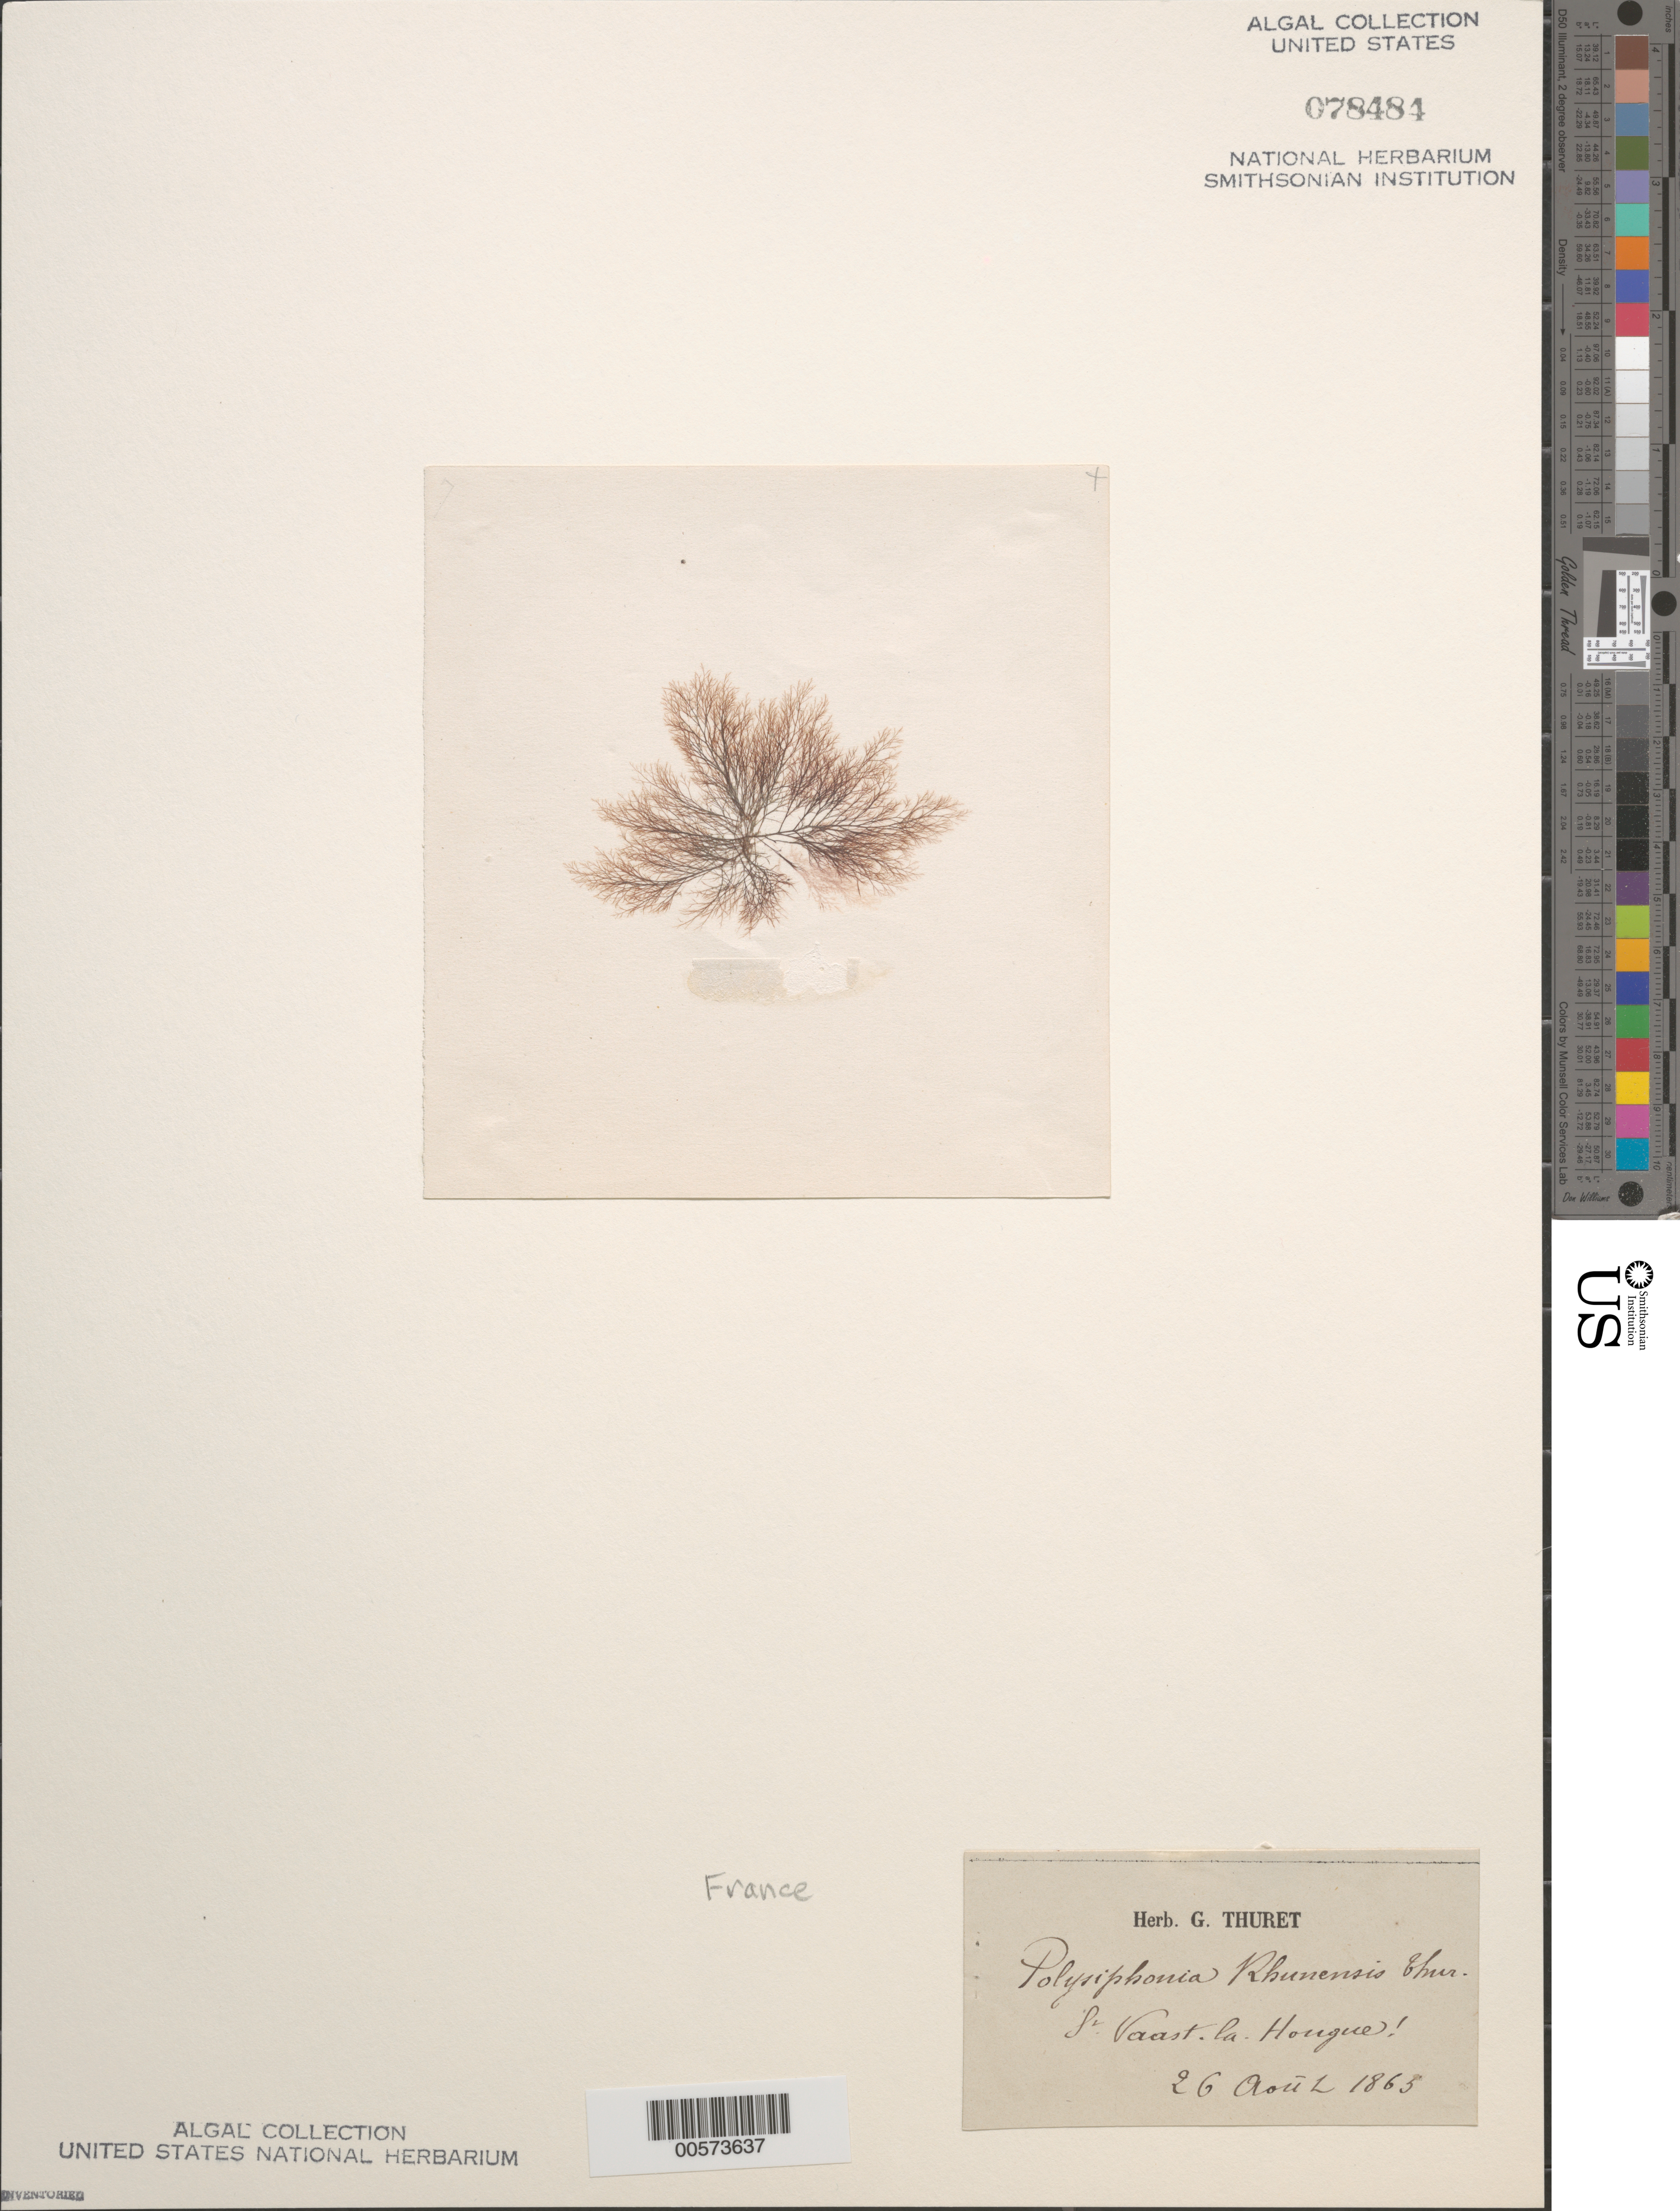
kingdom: Plantae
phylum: Rhodophyta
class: Florideophyceae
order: Ceramiales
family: Rhodomelaceae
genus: Polysiphonia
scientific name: Polysiphonia rhunensis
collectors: Thuret, G. (herbarium)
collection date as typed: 26 Aug 1865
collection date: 1865-08-26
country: France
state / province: Normandie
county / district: Manche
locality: St. vaast-la-hougue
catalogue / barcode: US 78484